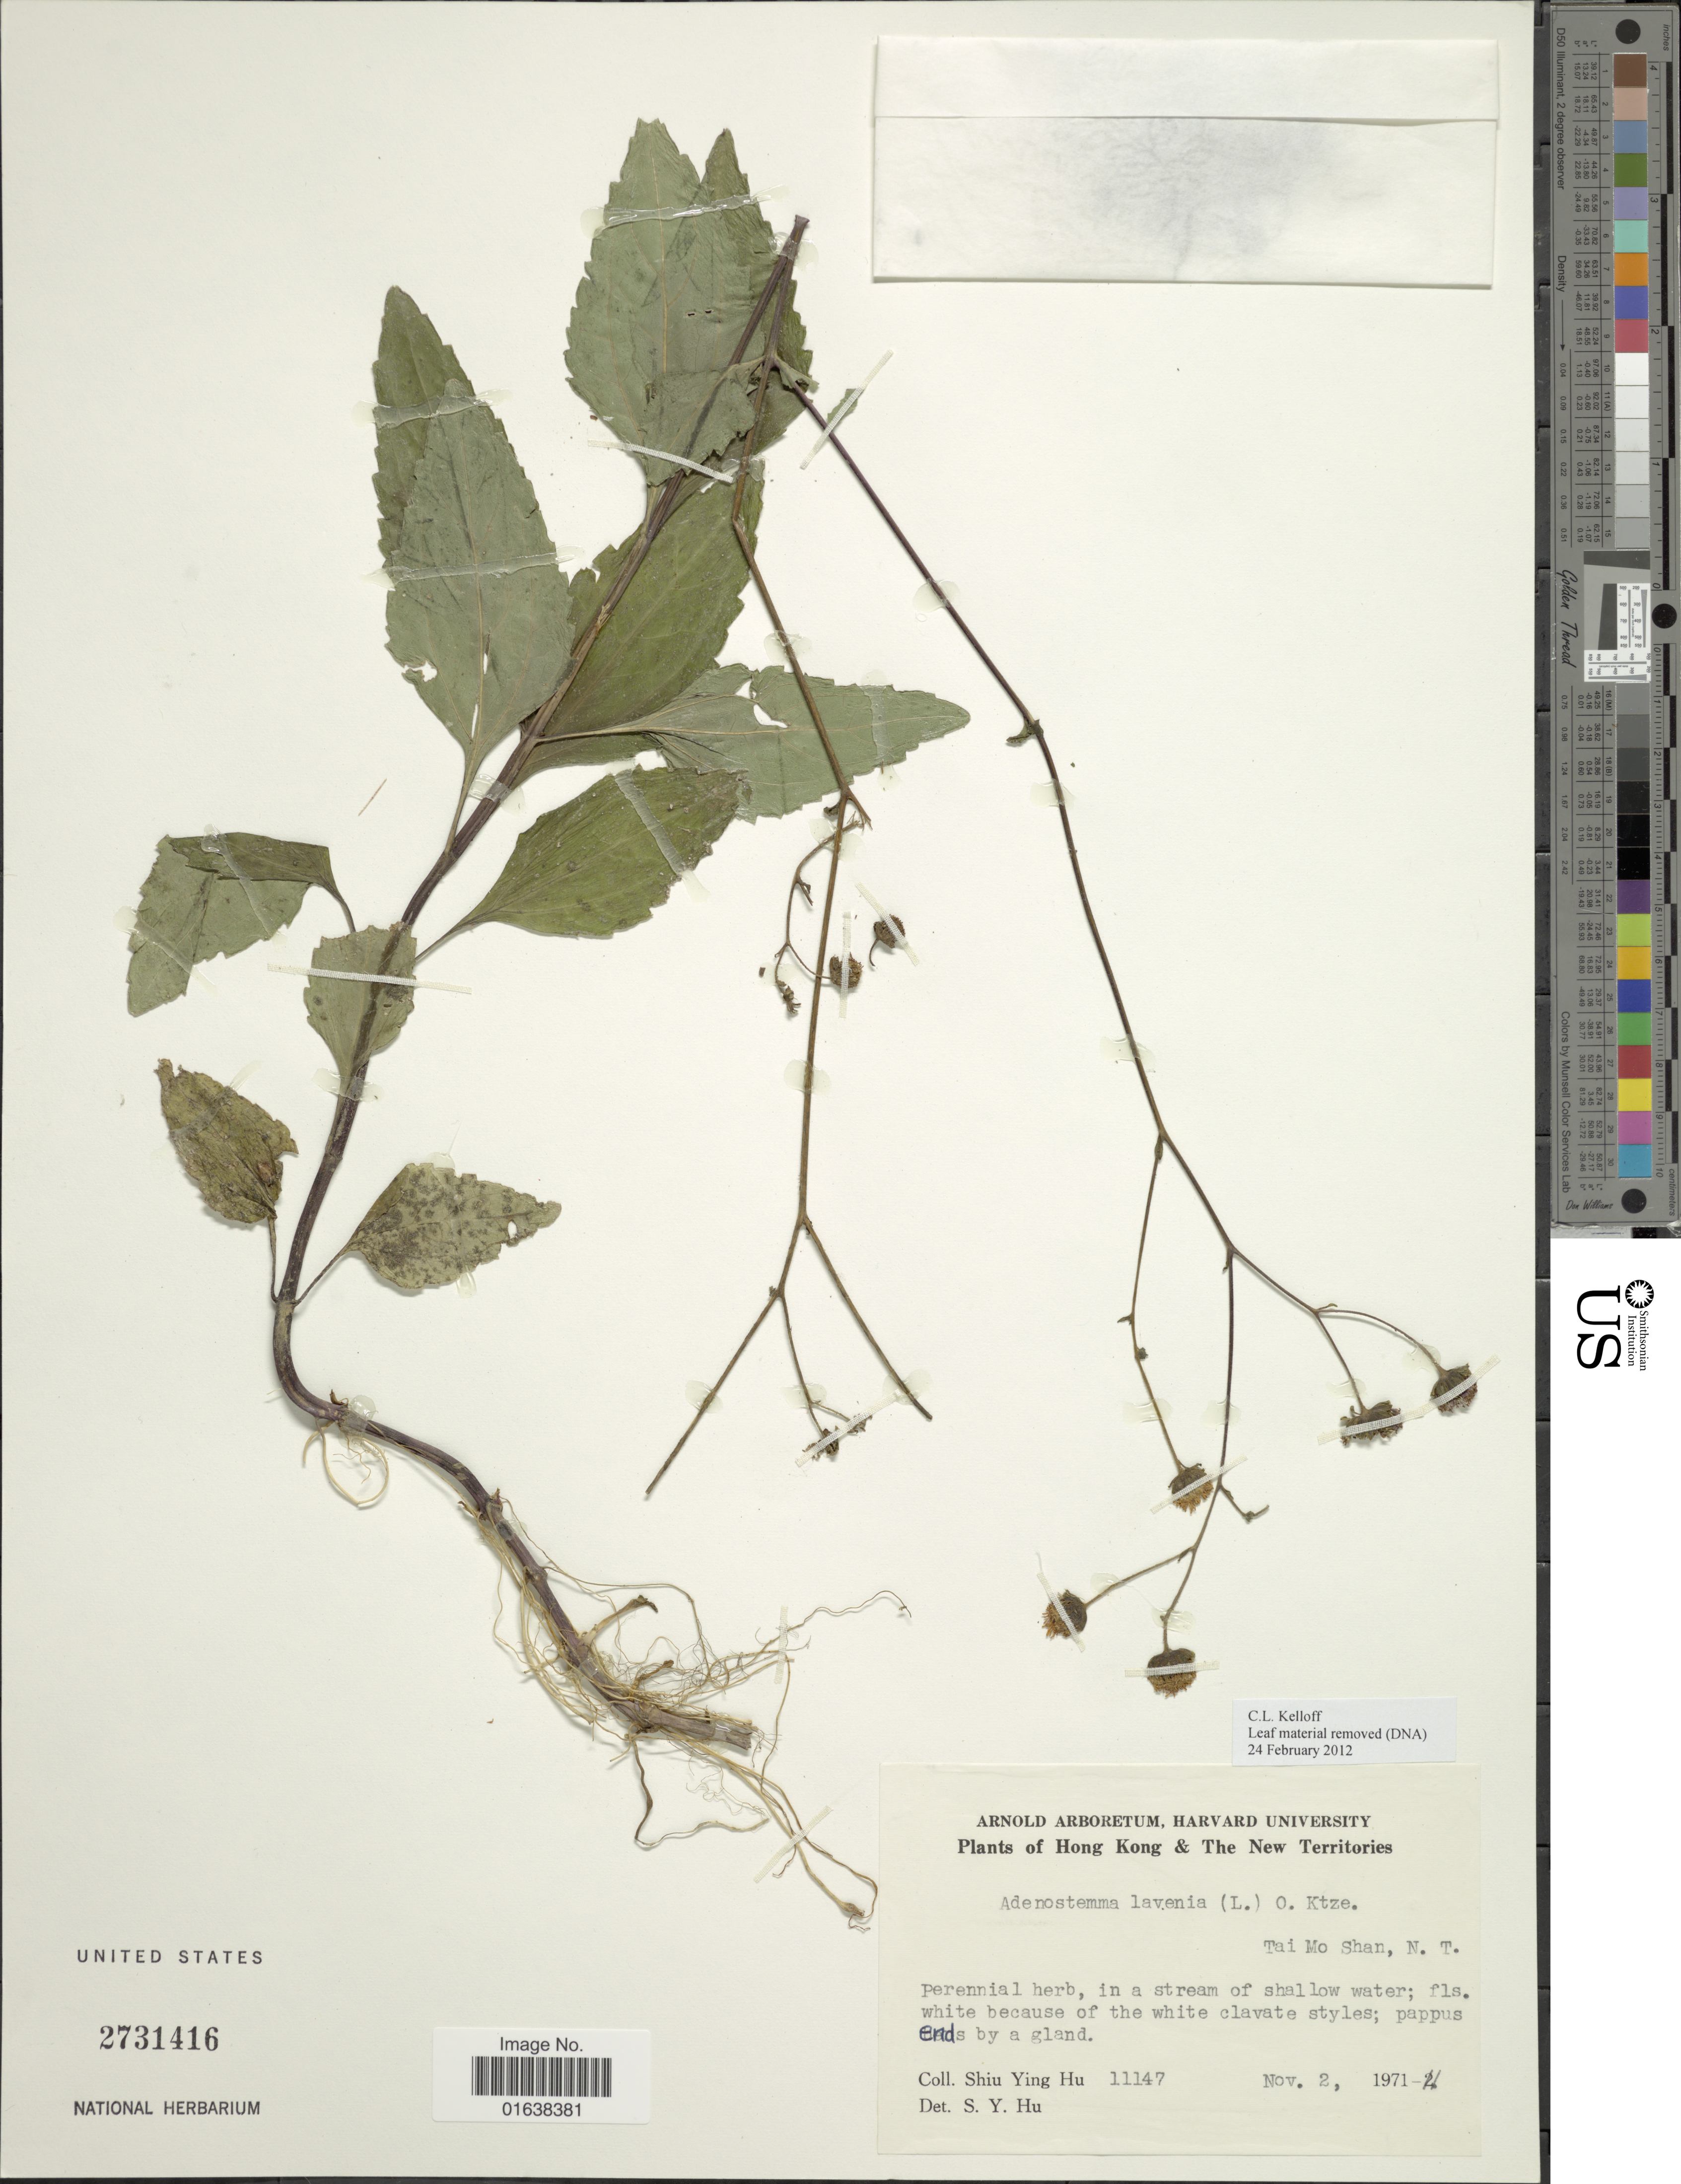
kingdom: Plantae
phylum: Tracheophyta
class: Magnoliopsida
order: Asterales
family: Asteraceae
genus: Adenostemma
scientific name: Adenostemma lavenia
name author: (L.) Kuntze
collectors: S. Y. Hu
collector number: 11147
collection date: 1971-11-02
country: China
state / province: Hong Kong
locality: Hong Kong & The New Territories. Tai Mo Shan, N. T.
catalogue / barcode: US 2731416